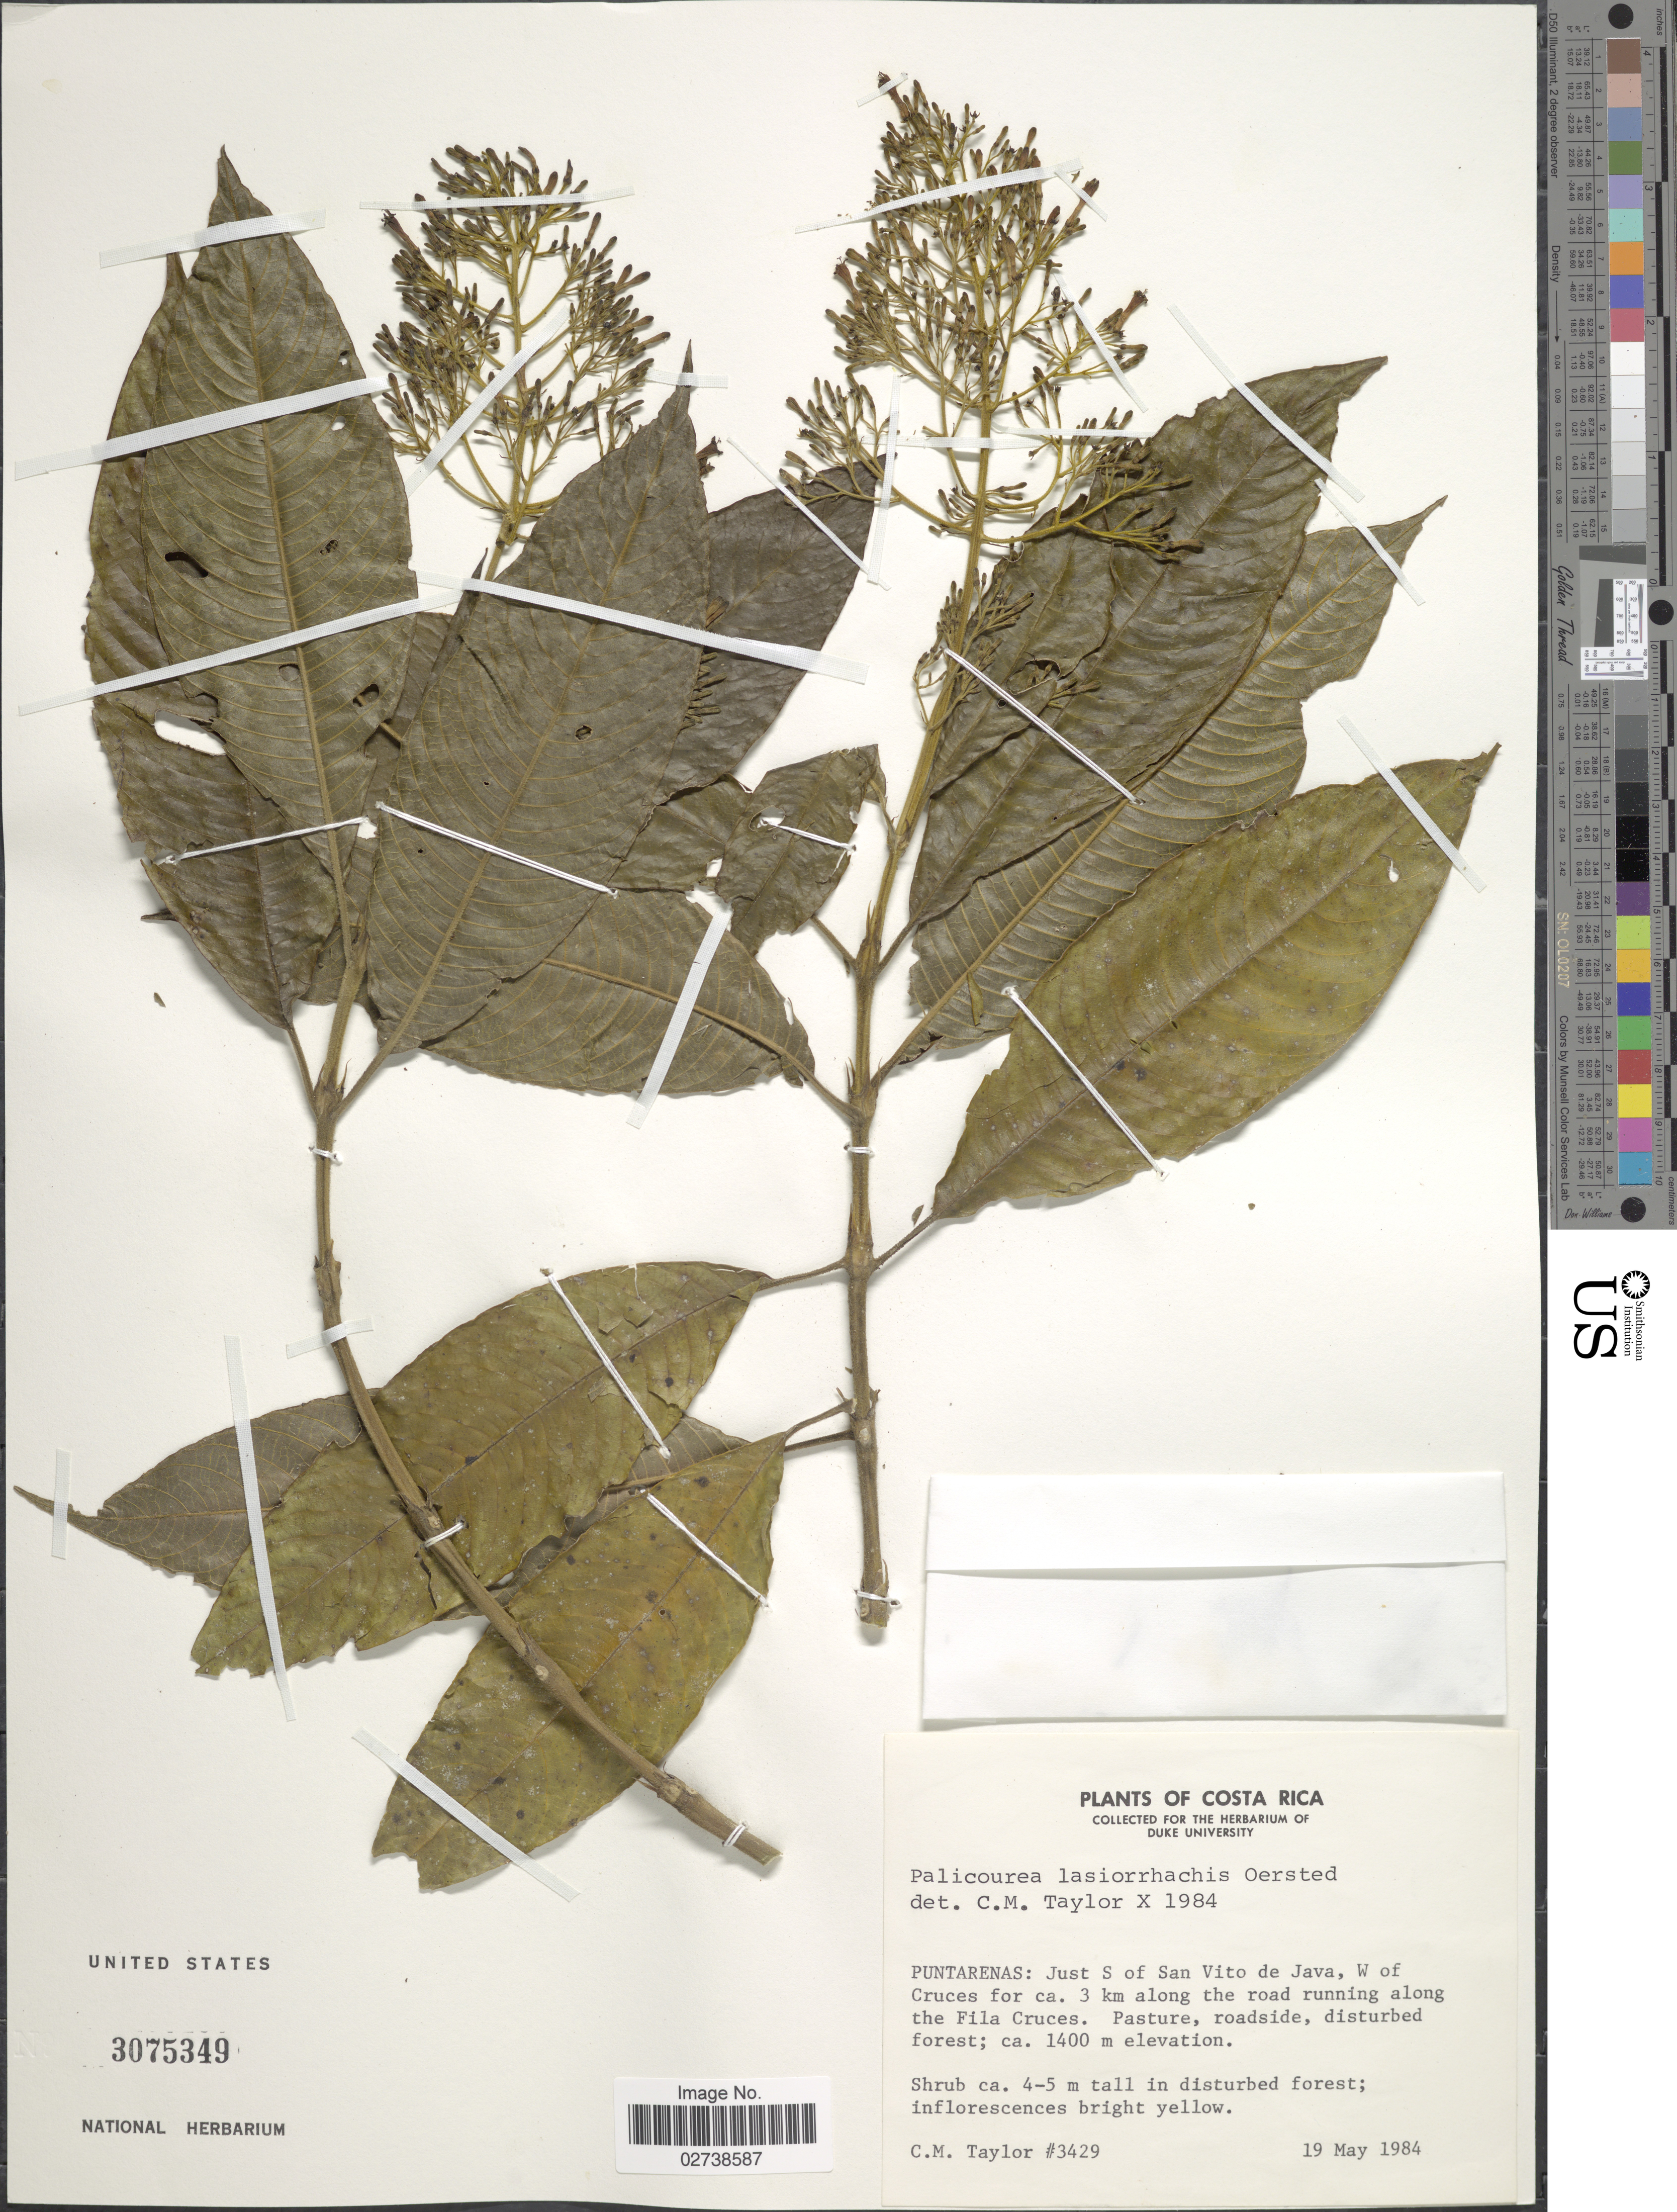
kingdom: Plantae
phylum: Tracheophyta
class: Magnoliopsida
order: Gentianales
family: Rubiaceae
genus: Palicourea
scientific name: Palicourea lasiorrhachis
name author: Oerst.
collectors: C. M. Taylor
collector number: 3429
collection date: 1984-05-19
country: Costa Rica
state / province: Puntarenas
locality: Just S of San Vito de Java, W of Cruces for ca. 3 km along the road running along the Fila Cruces. Pasture, roadside, disturbed forest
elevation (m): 1400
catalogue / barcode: US 3075349